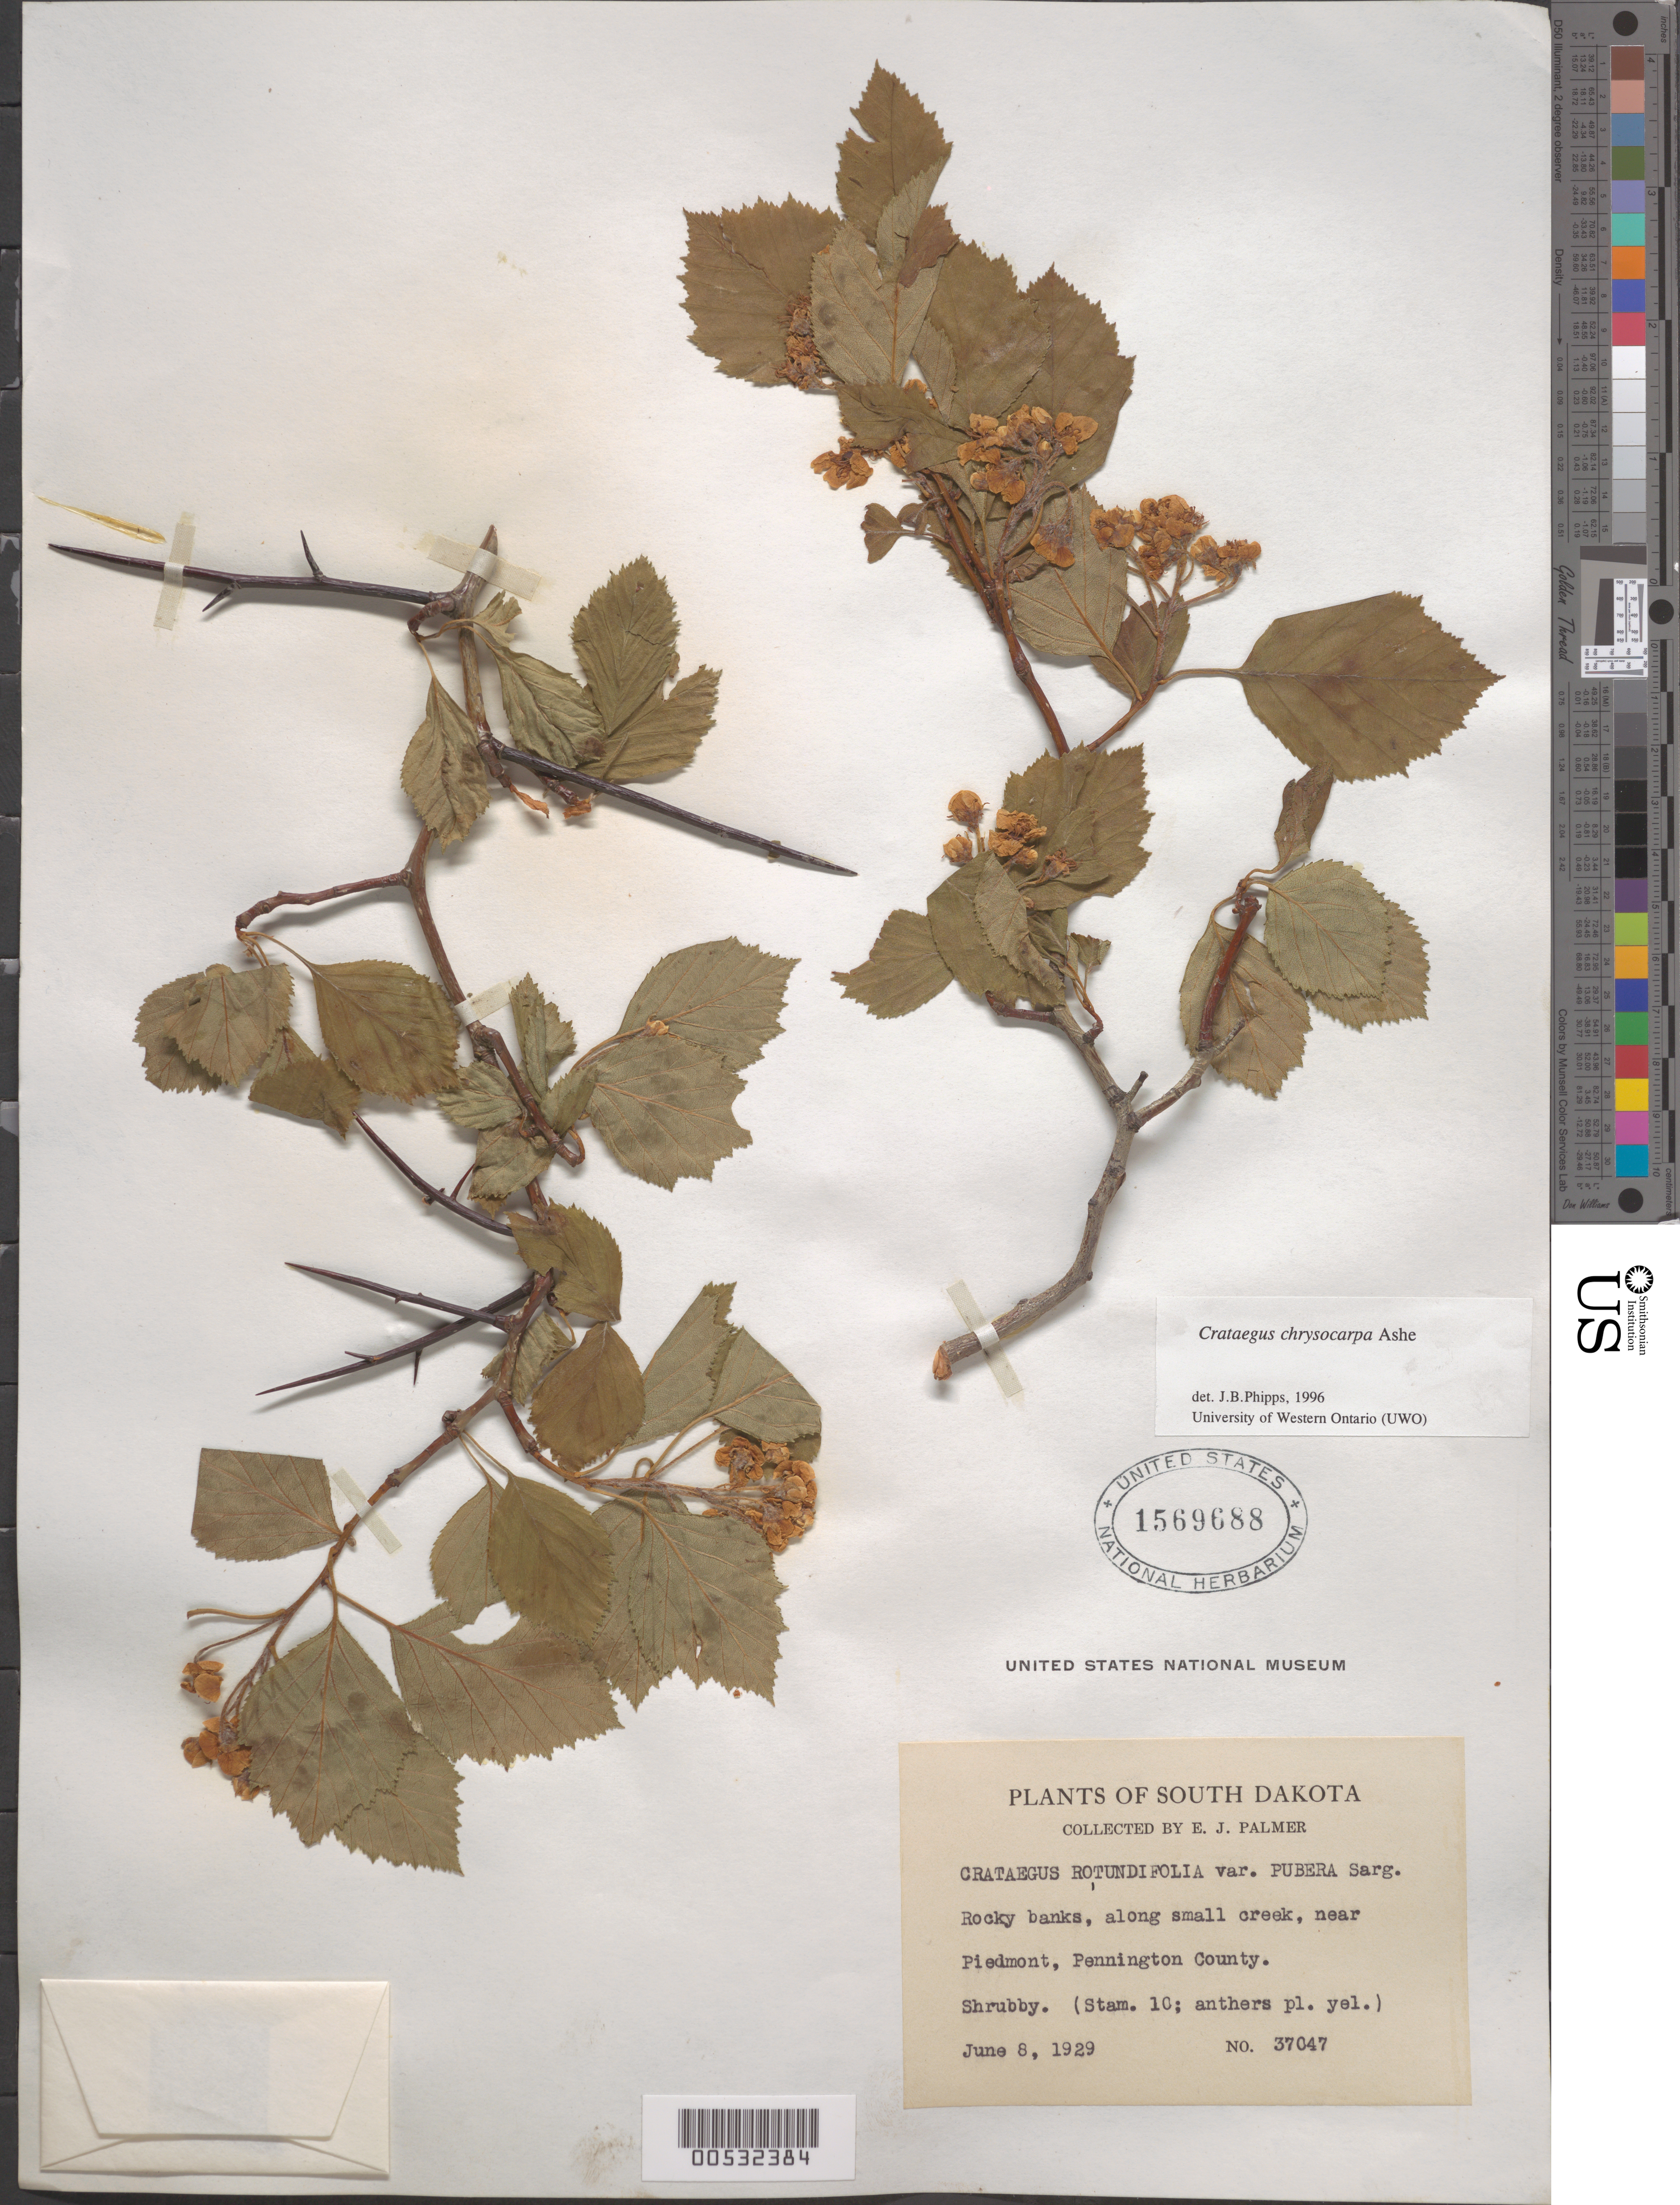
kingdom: Plantae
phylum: Tracheophyta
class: Magnoliopsida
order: Rosales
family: Rosaceae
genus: Crataegus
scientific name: Crataegus chrysocarpa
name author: Ashe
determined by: Phipps, James B., (UWO), University of Western Ontario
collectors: E. J. Palmer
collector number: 37047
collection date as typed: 08 Jun 1929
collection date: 1929-06-08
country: United States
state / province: South Dakota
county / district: Pennington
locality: near Piedmont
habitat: Rocky banks, along small creek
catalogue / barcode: US 1569688